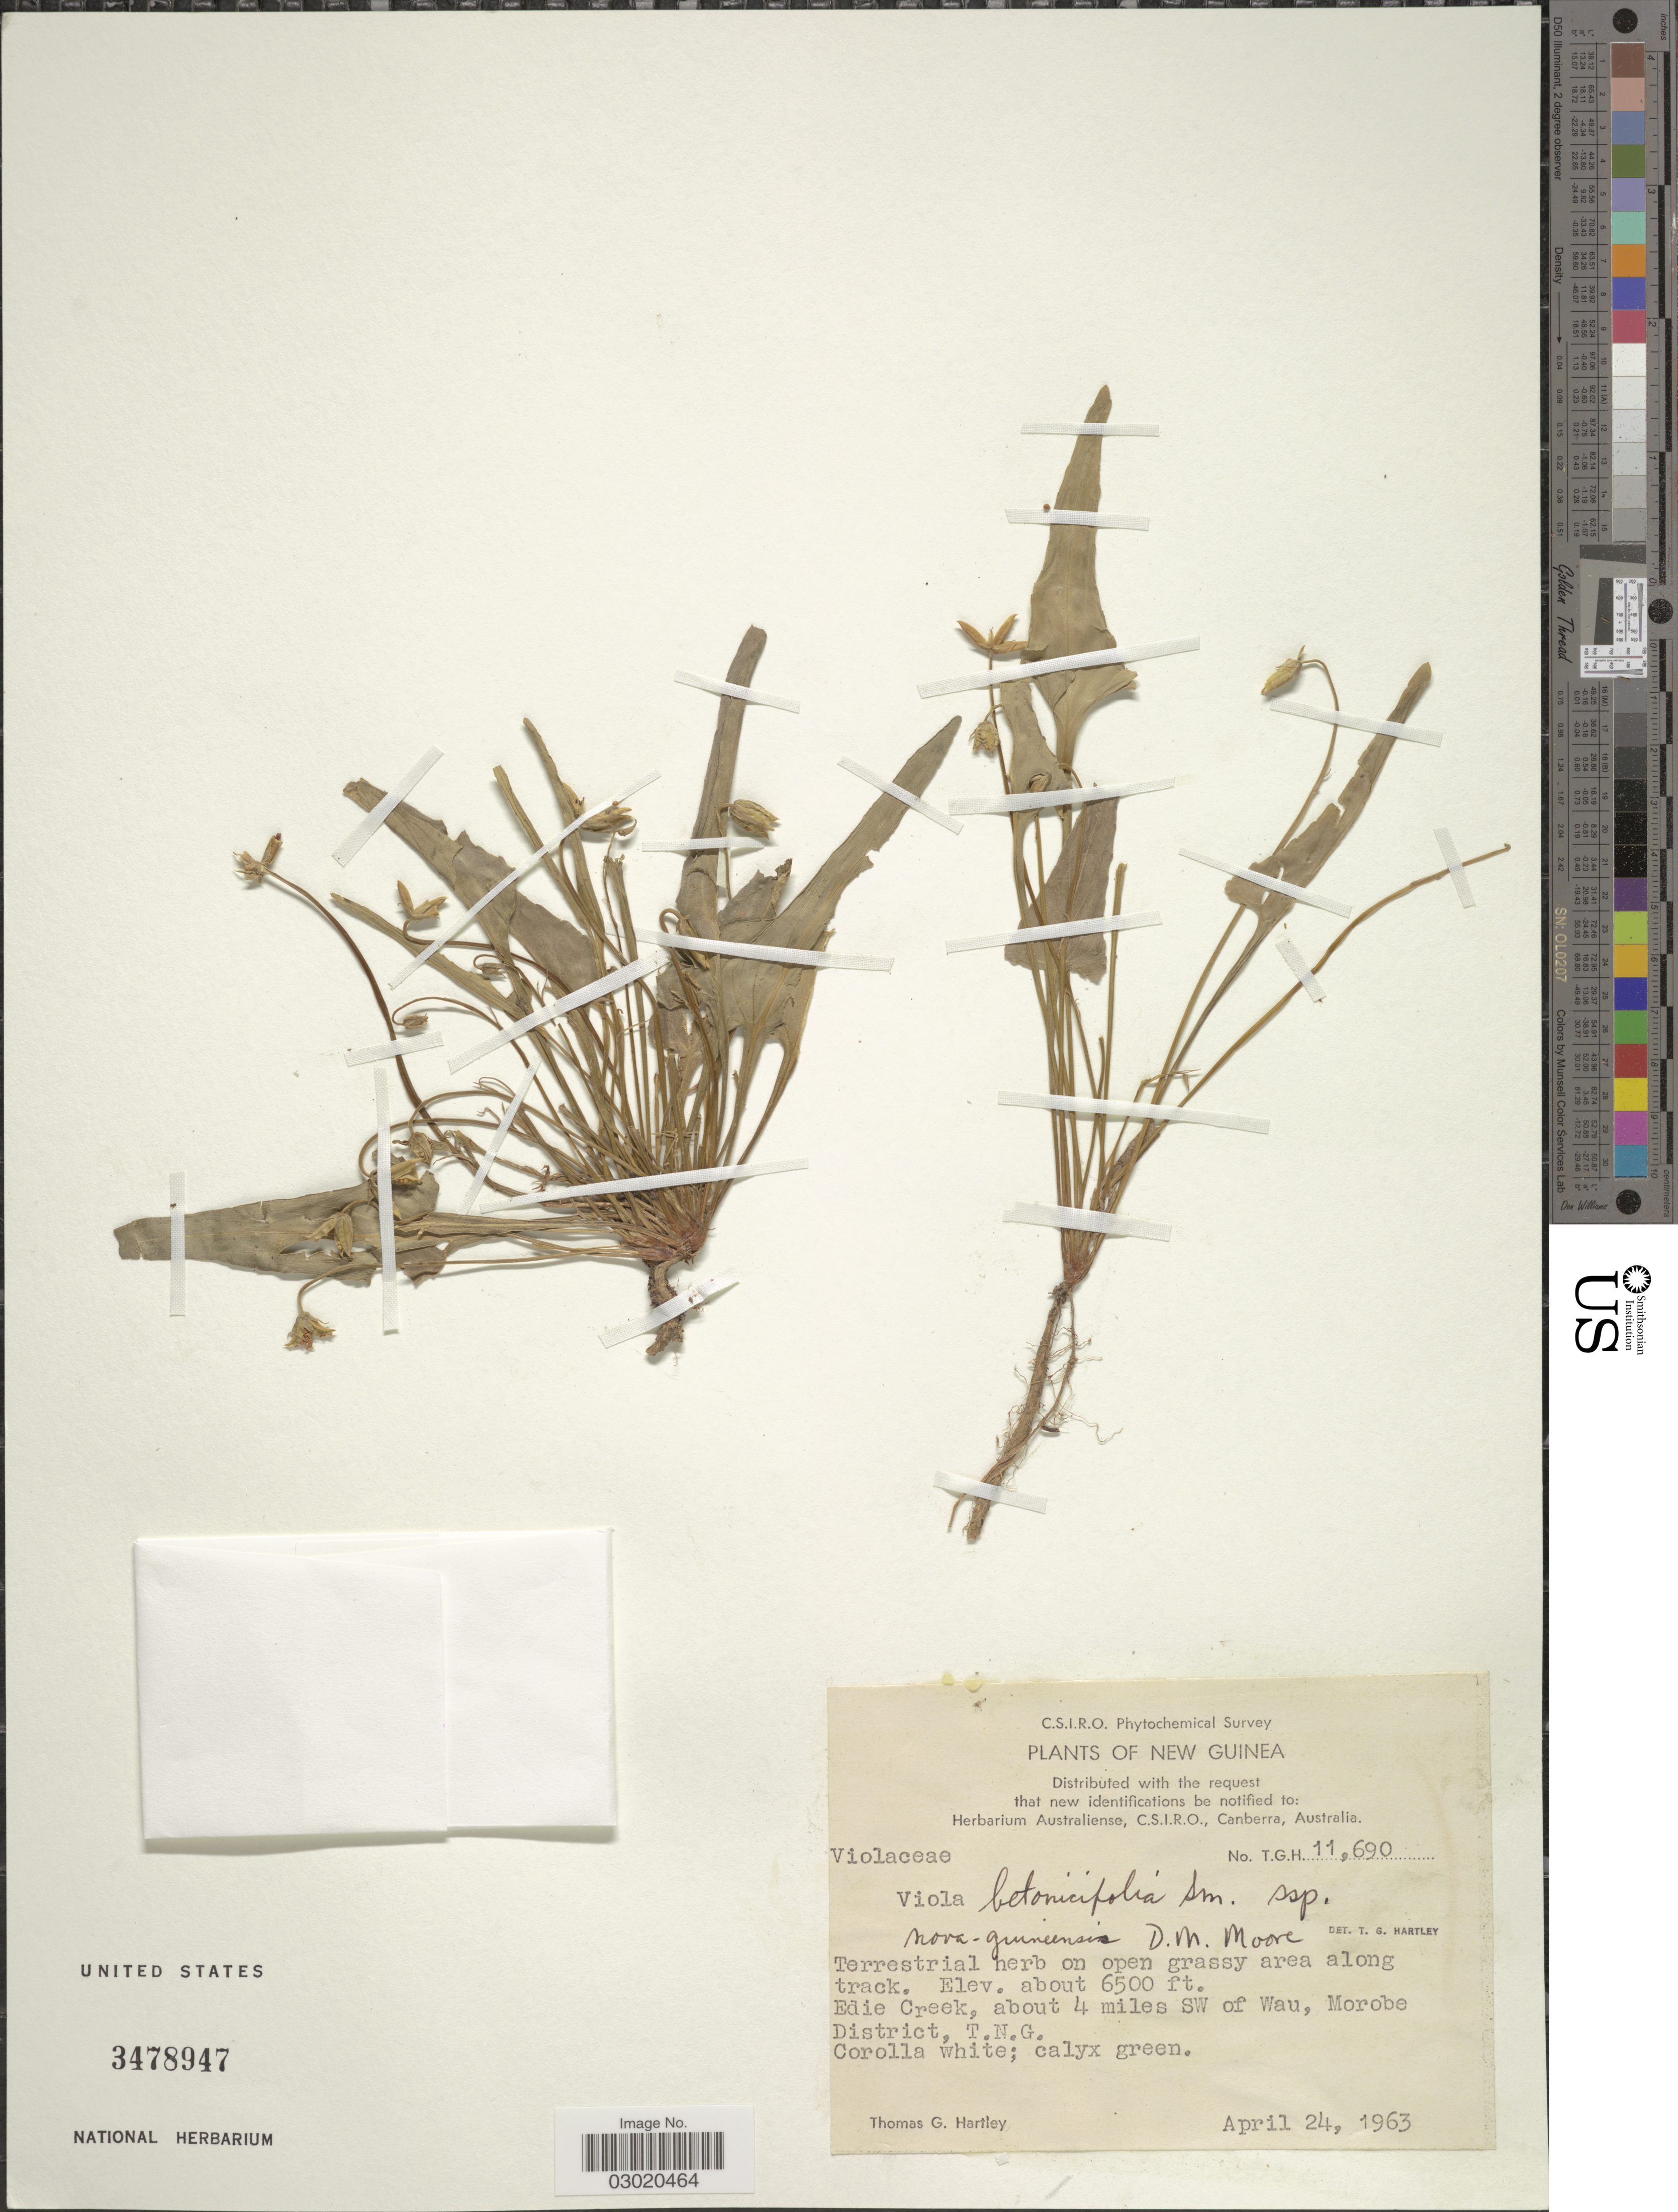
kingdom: Plantae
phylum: Tracheophyta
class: Magnoliopsida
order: Malpighiales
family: Violaceae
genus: Viola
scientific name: Viola betonicifolia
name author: Sm.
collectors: T. G. Hartley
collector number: T.G.H.11690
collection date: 1963-04-24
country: Papua New Guinea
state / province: Morobe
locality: New Guinea. Edie Creek, about 4 miles SW of Wau, Morobe District, T.N.G.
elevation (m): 1981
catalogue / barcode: US 3478947